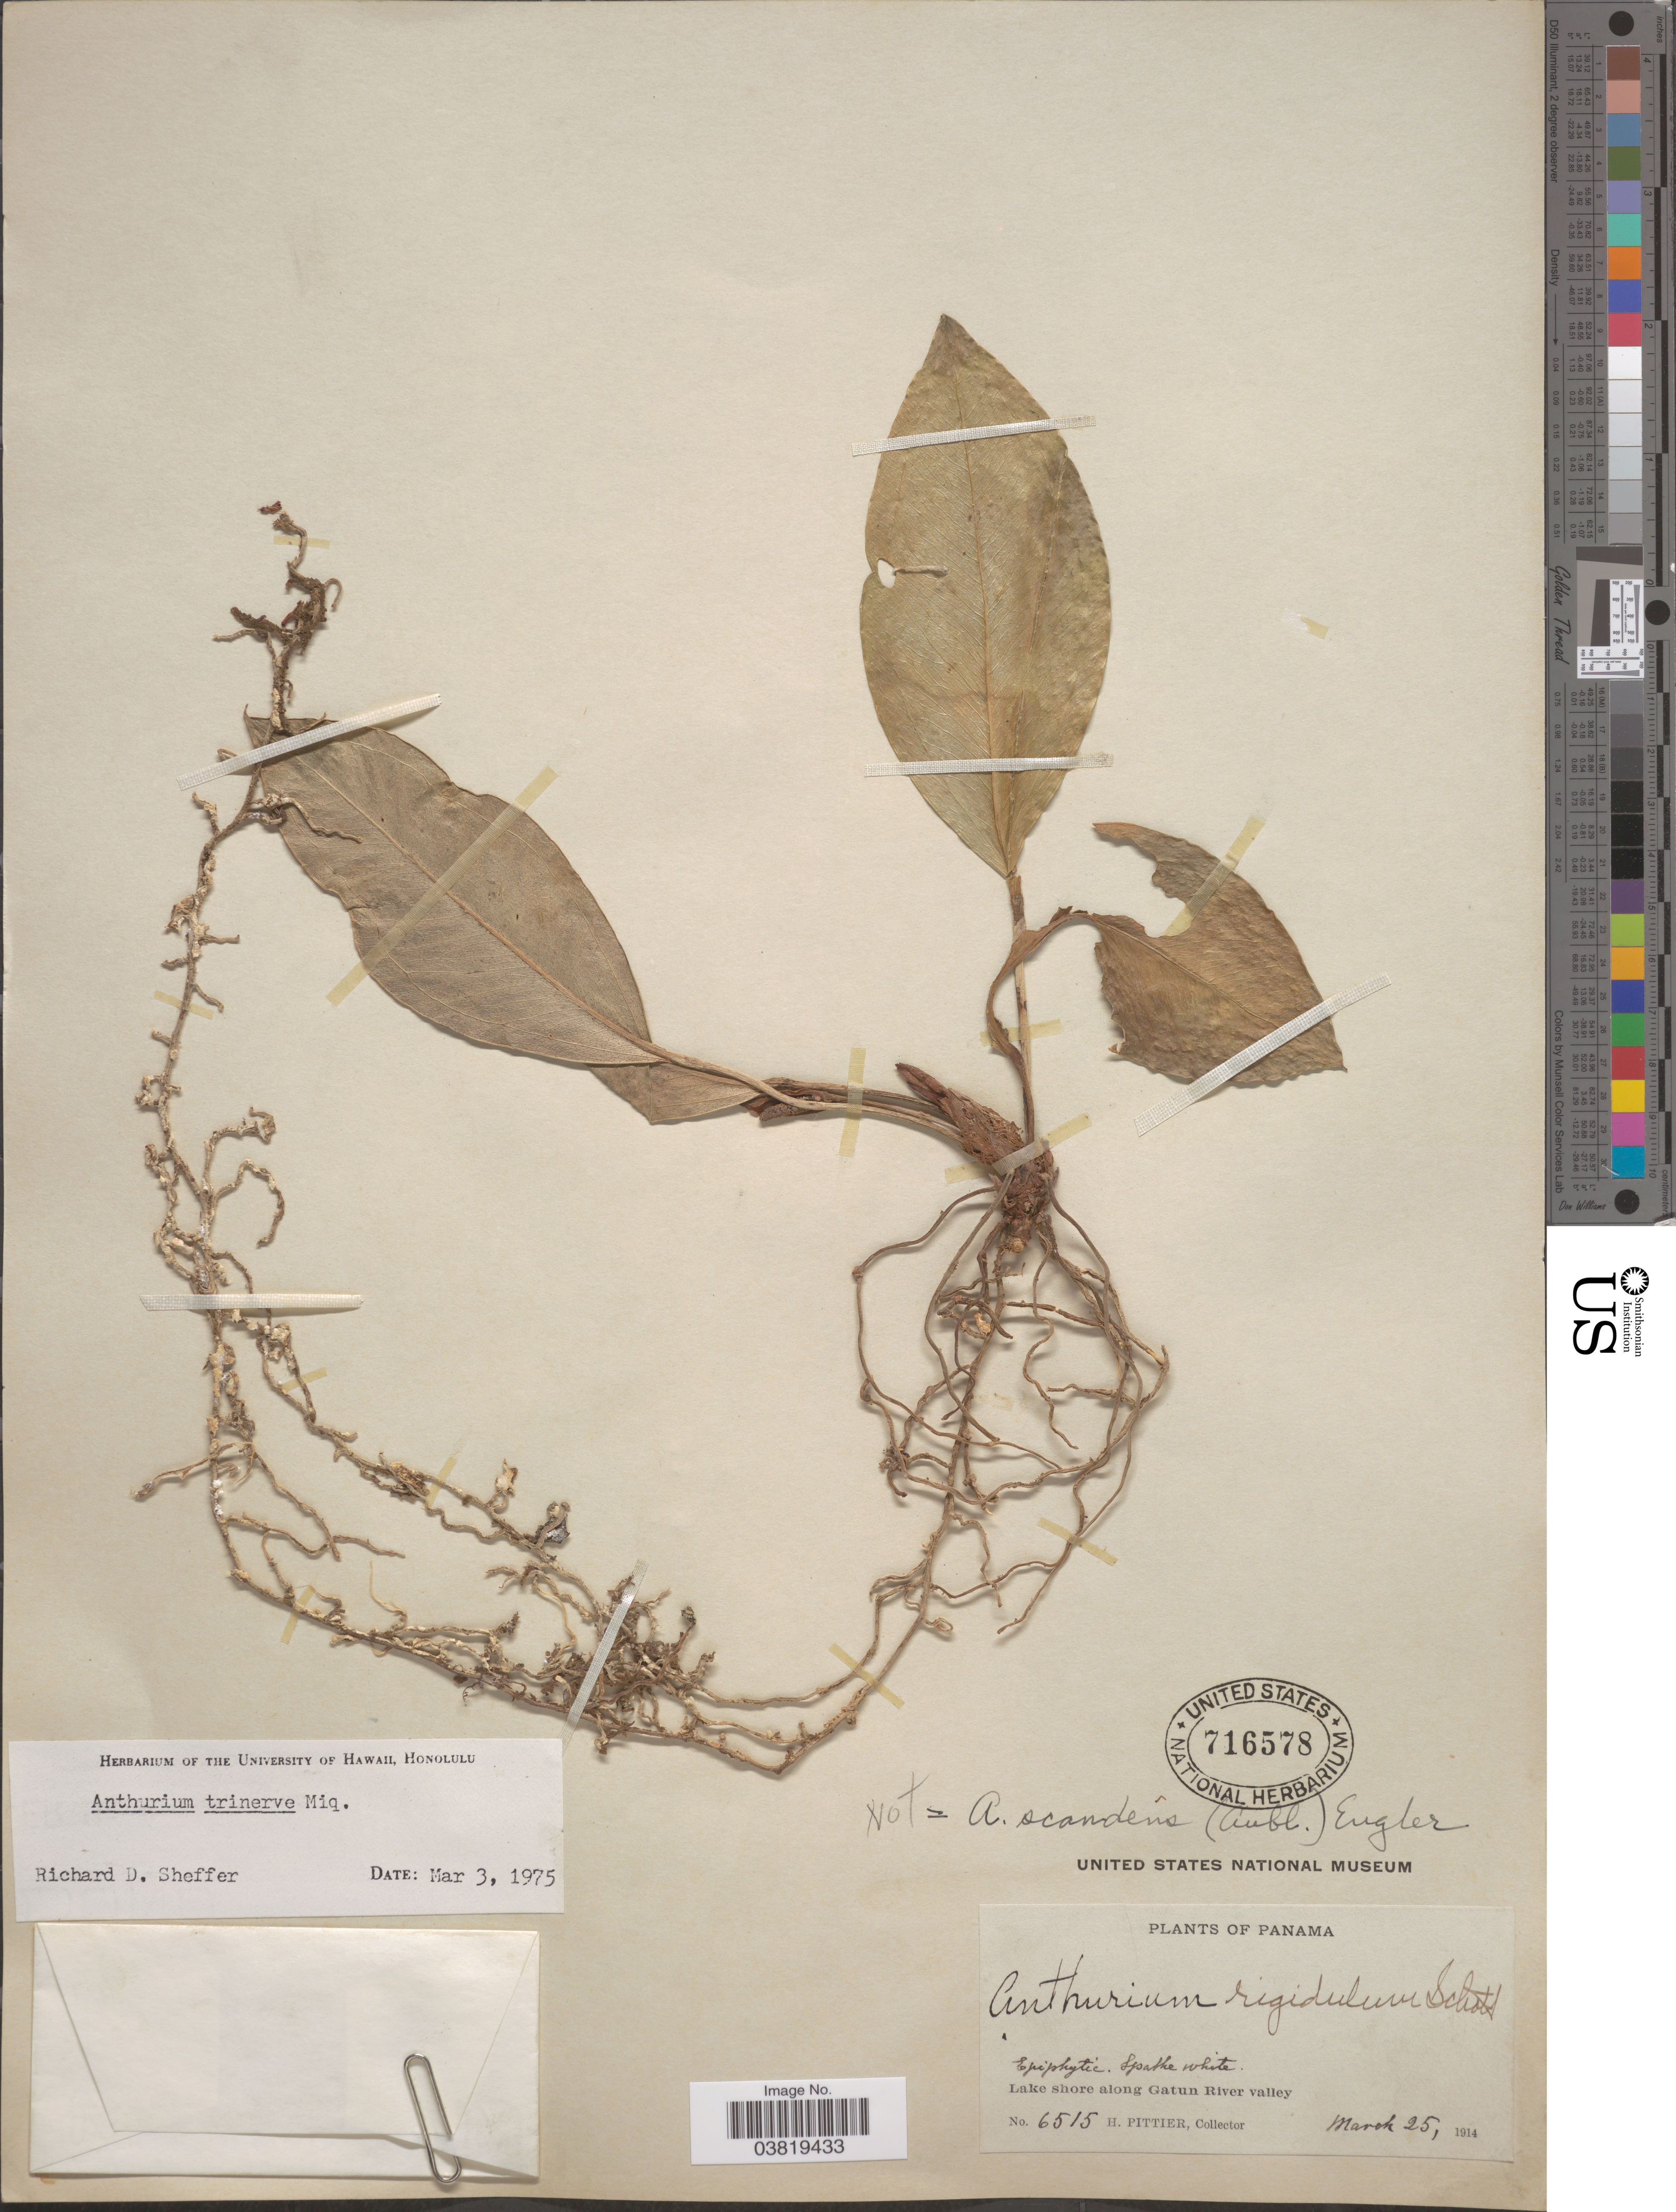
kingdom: Plantae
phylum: Tracheophyta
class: Liliopsida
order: Alismatales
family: Araceae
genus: Anthurium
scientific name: Anthurium trinerve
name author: Miq.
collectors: H. F. Pittier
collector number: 6515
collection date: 1914-03-25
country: Panama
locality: Lake shore along Gatun River valley.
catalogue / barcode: US 716578